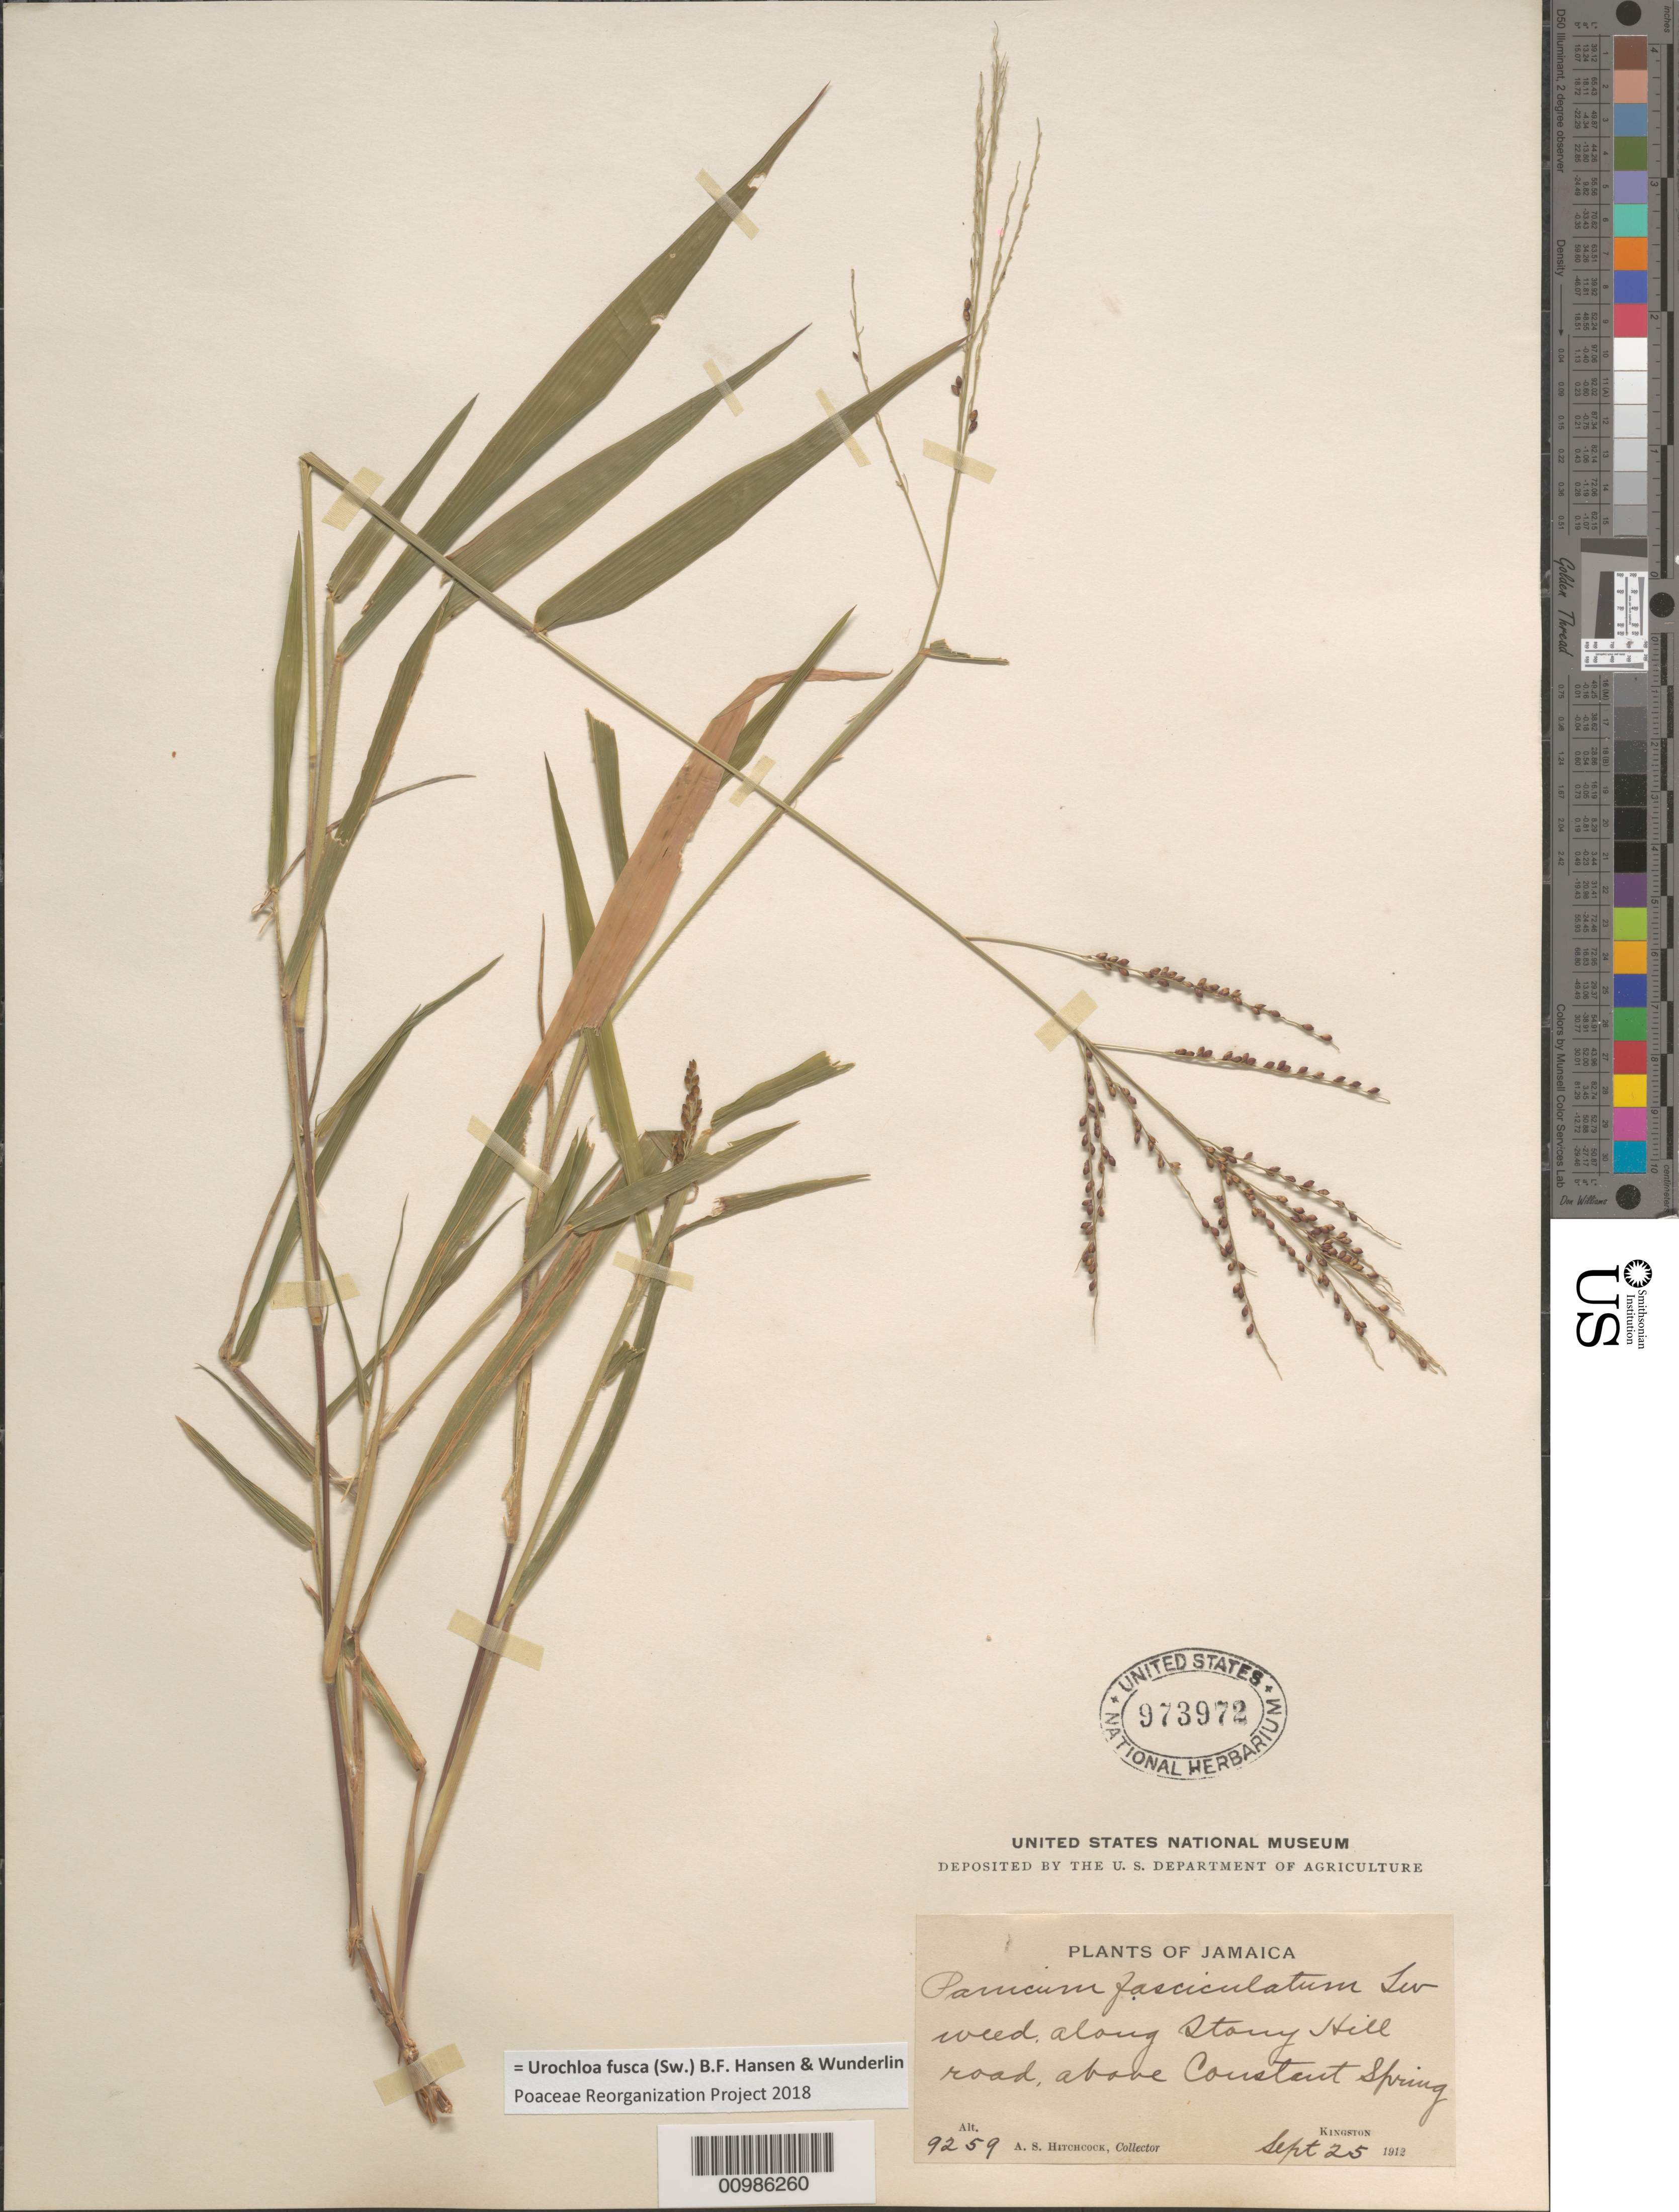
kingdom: Plantae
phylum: Tracheophyta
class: Liliopsida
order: Poales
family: Poaceae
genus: Brachiaria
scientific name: Brachiaria fasciculata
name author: (Sw.) Parodi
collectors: A. S. Hitchcock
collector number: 9259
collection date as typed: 25 Sep 1912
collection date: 1912-09-25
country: Jamaica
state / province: Kingston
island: Jamaica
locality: Above Constant Spring, Stony Hill Road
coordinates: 0 N, 0 E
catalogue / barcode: US 973972